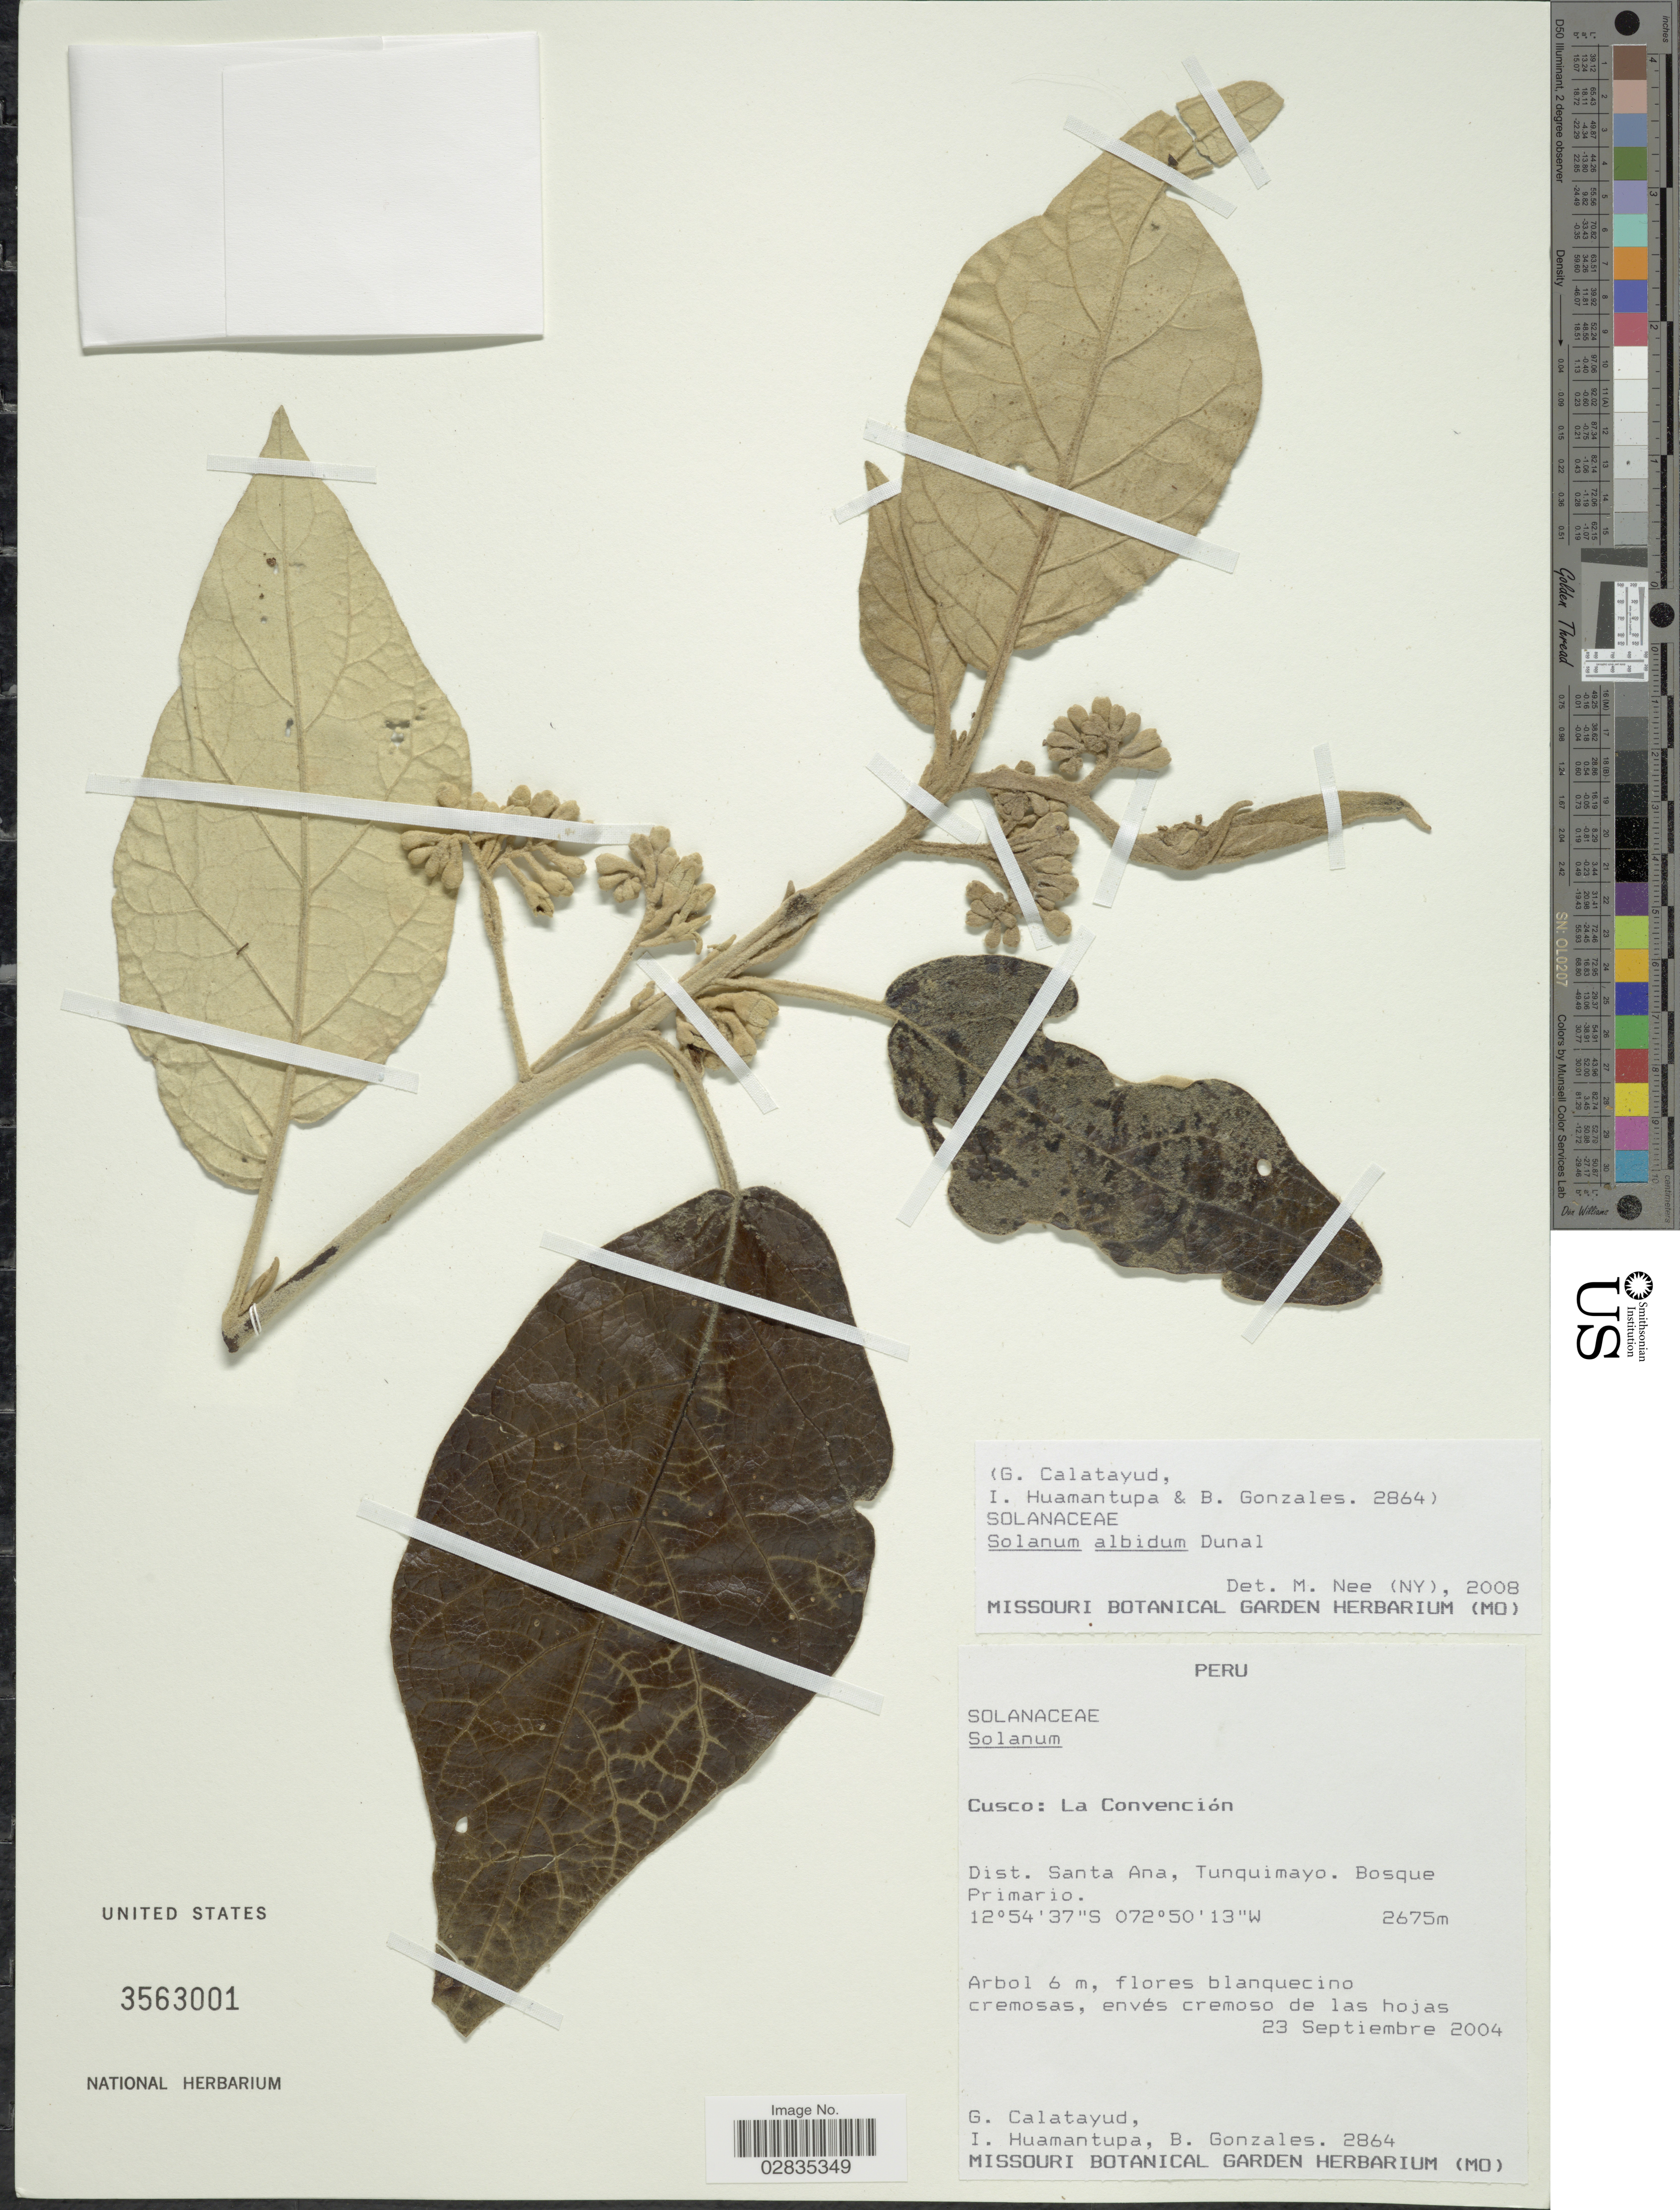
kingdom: Plantae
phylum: Tracheophyta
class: Magnoliopsida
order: Solanales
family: Solanaceae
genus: Solanum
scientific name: Solanum albidum var. albidum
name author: Dunal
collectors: G. Calatayud, I. Huamantupa & B. Gonzales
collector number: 2864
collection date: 2004-09-23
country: Peru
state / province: Cusco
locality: La Convención. Dist. Santa Ana, Tunquimayo.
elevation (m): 2675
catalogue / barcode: US 3563001